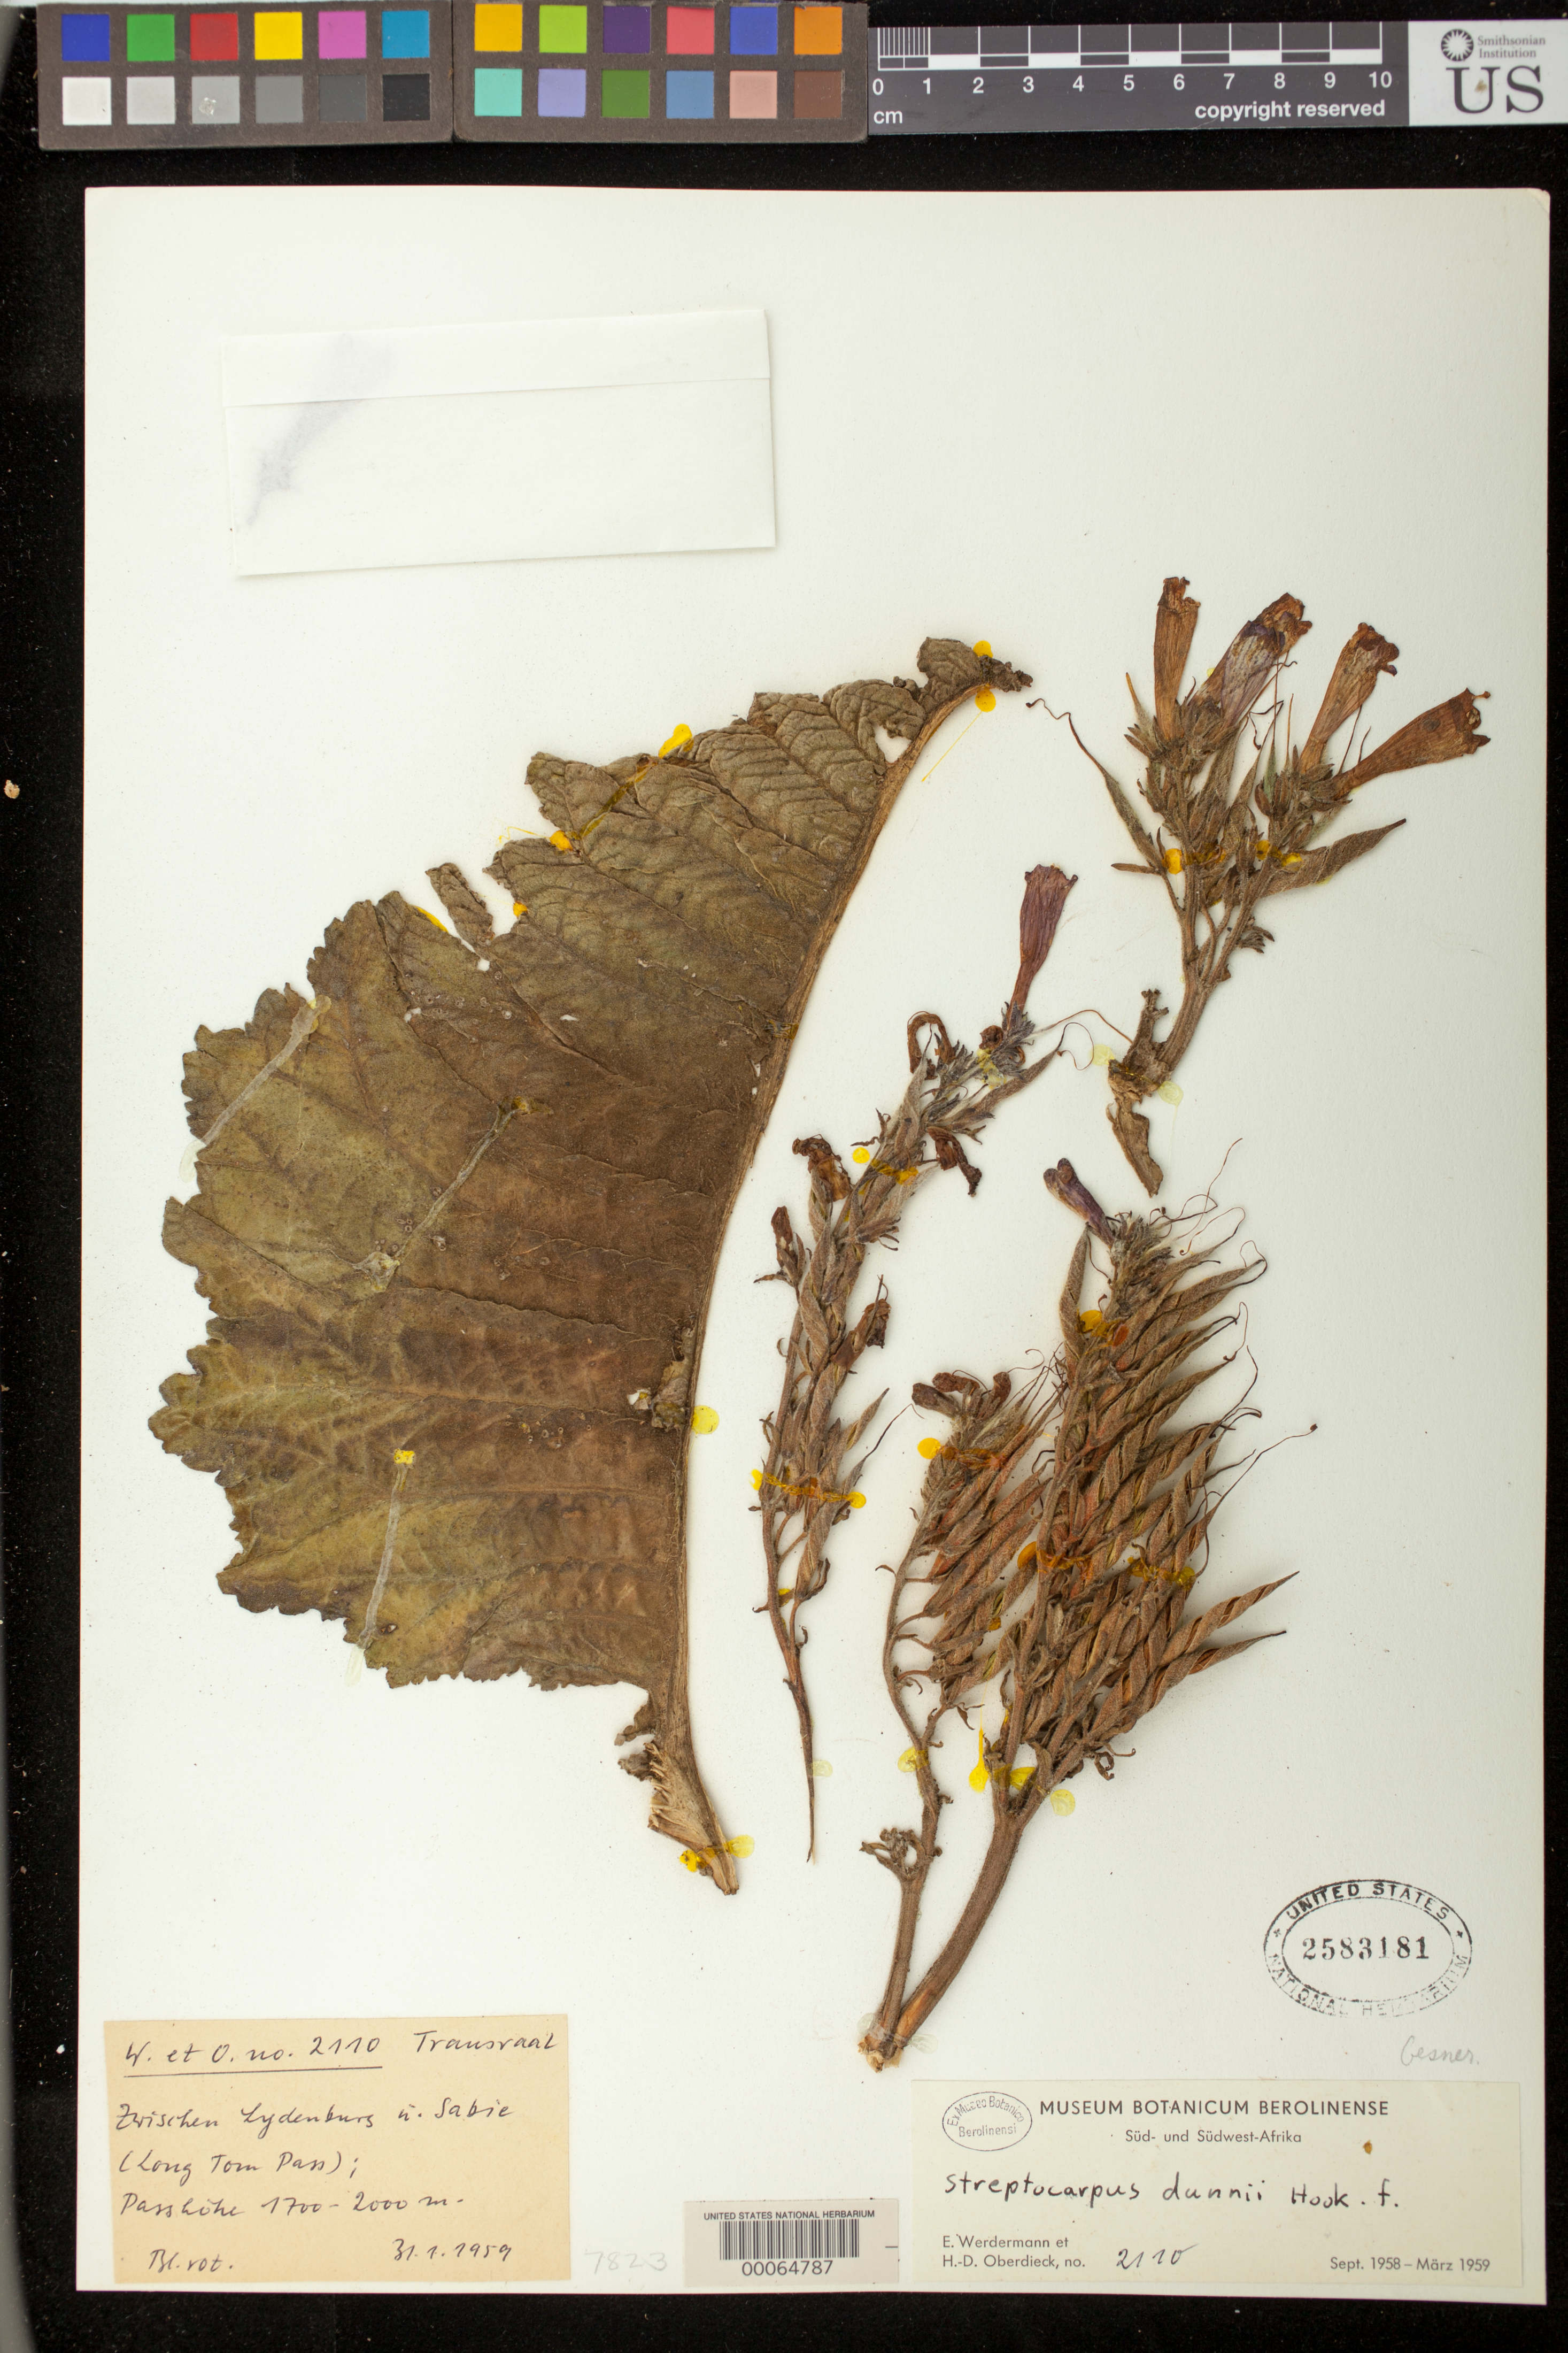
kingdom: Plantae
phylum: Tracheophyta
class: Magnoliopsida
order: Lamiales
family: Gesneriaceae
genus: Streptocarpus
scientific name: Streptocarpus dunnii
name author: Hook. f.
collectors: E. Werdermann & H. Oberdieck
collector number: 2110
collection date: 1959-01-31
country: South Africa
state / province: Mpumalanga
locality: Zwischen Lydenburg u. Sabie [[between Lydenburg and Sabie]]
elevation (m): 1700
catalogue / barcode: US 2583181